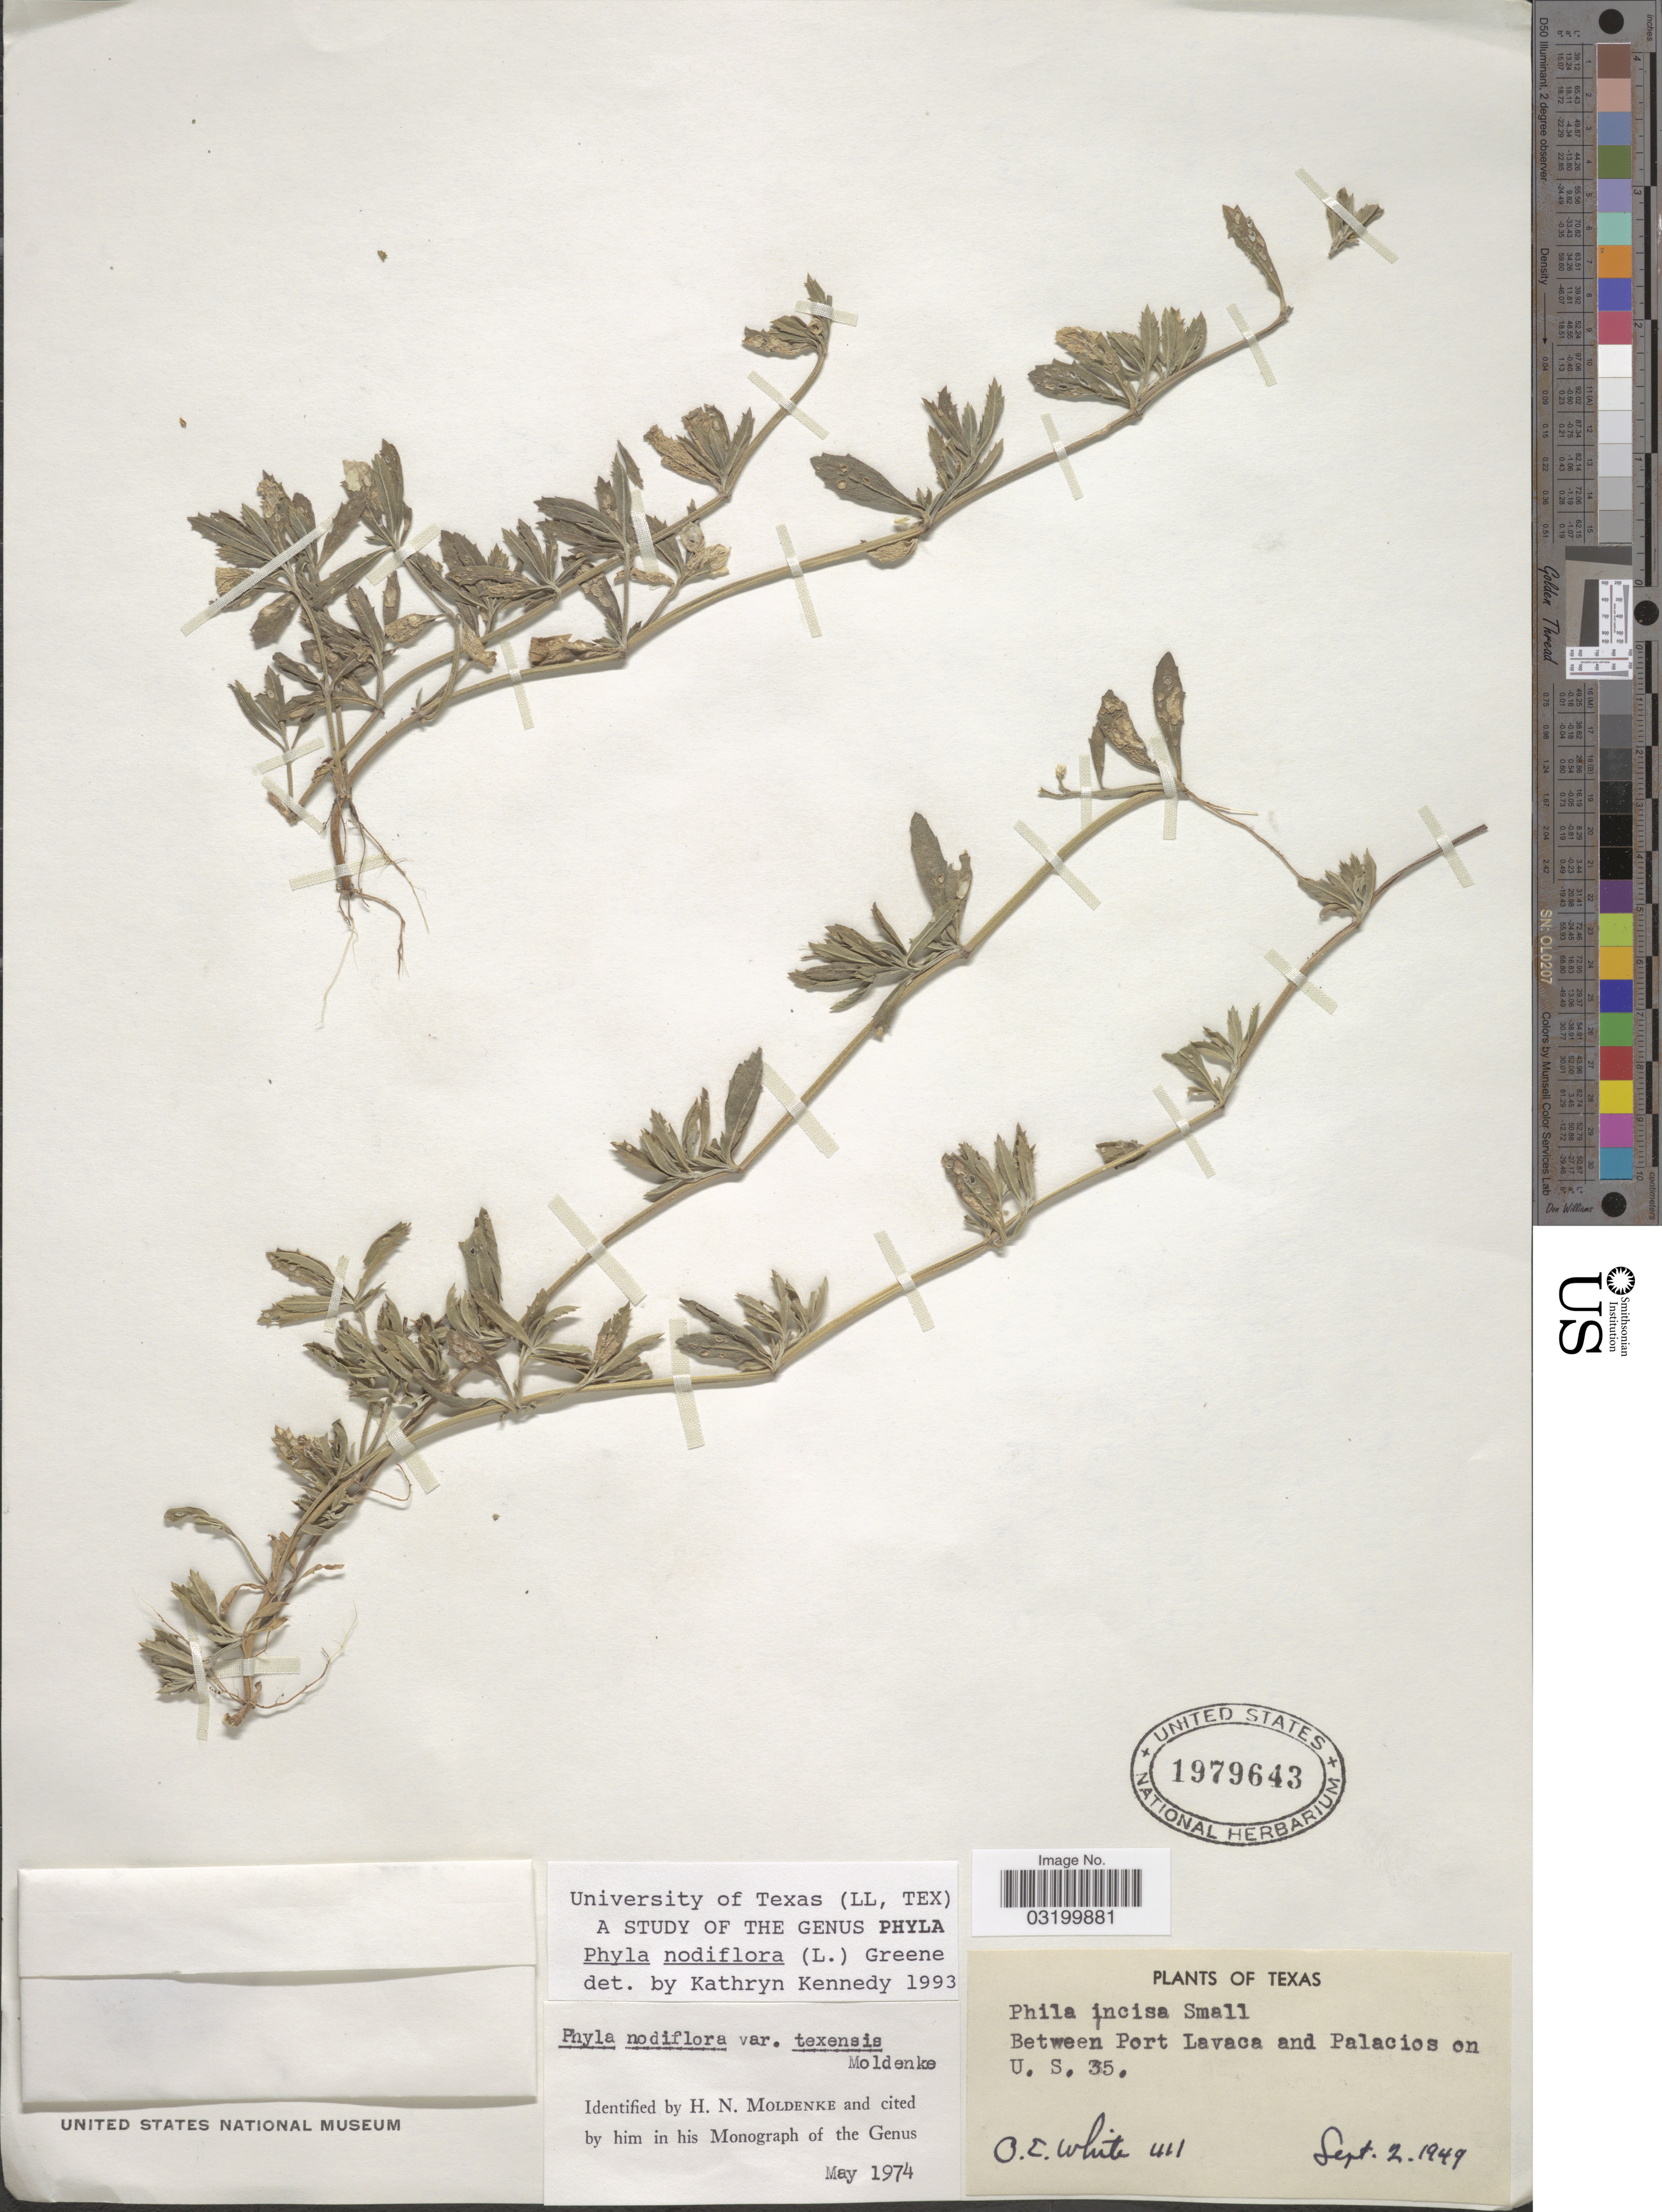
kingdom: Plantae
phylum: Tracheophyta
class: Magnoliopsida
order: Lamiales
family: Verbenaceae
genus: Phyla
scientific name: Phyla nodiflora var. nodiflora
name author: (L.) Greene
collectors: O. E. White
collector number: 411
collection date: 1949-09-02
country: United States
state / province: Texas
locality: Between Port Lavaca and Palacios on U.S. 35.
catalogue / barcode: US 1979643